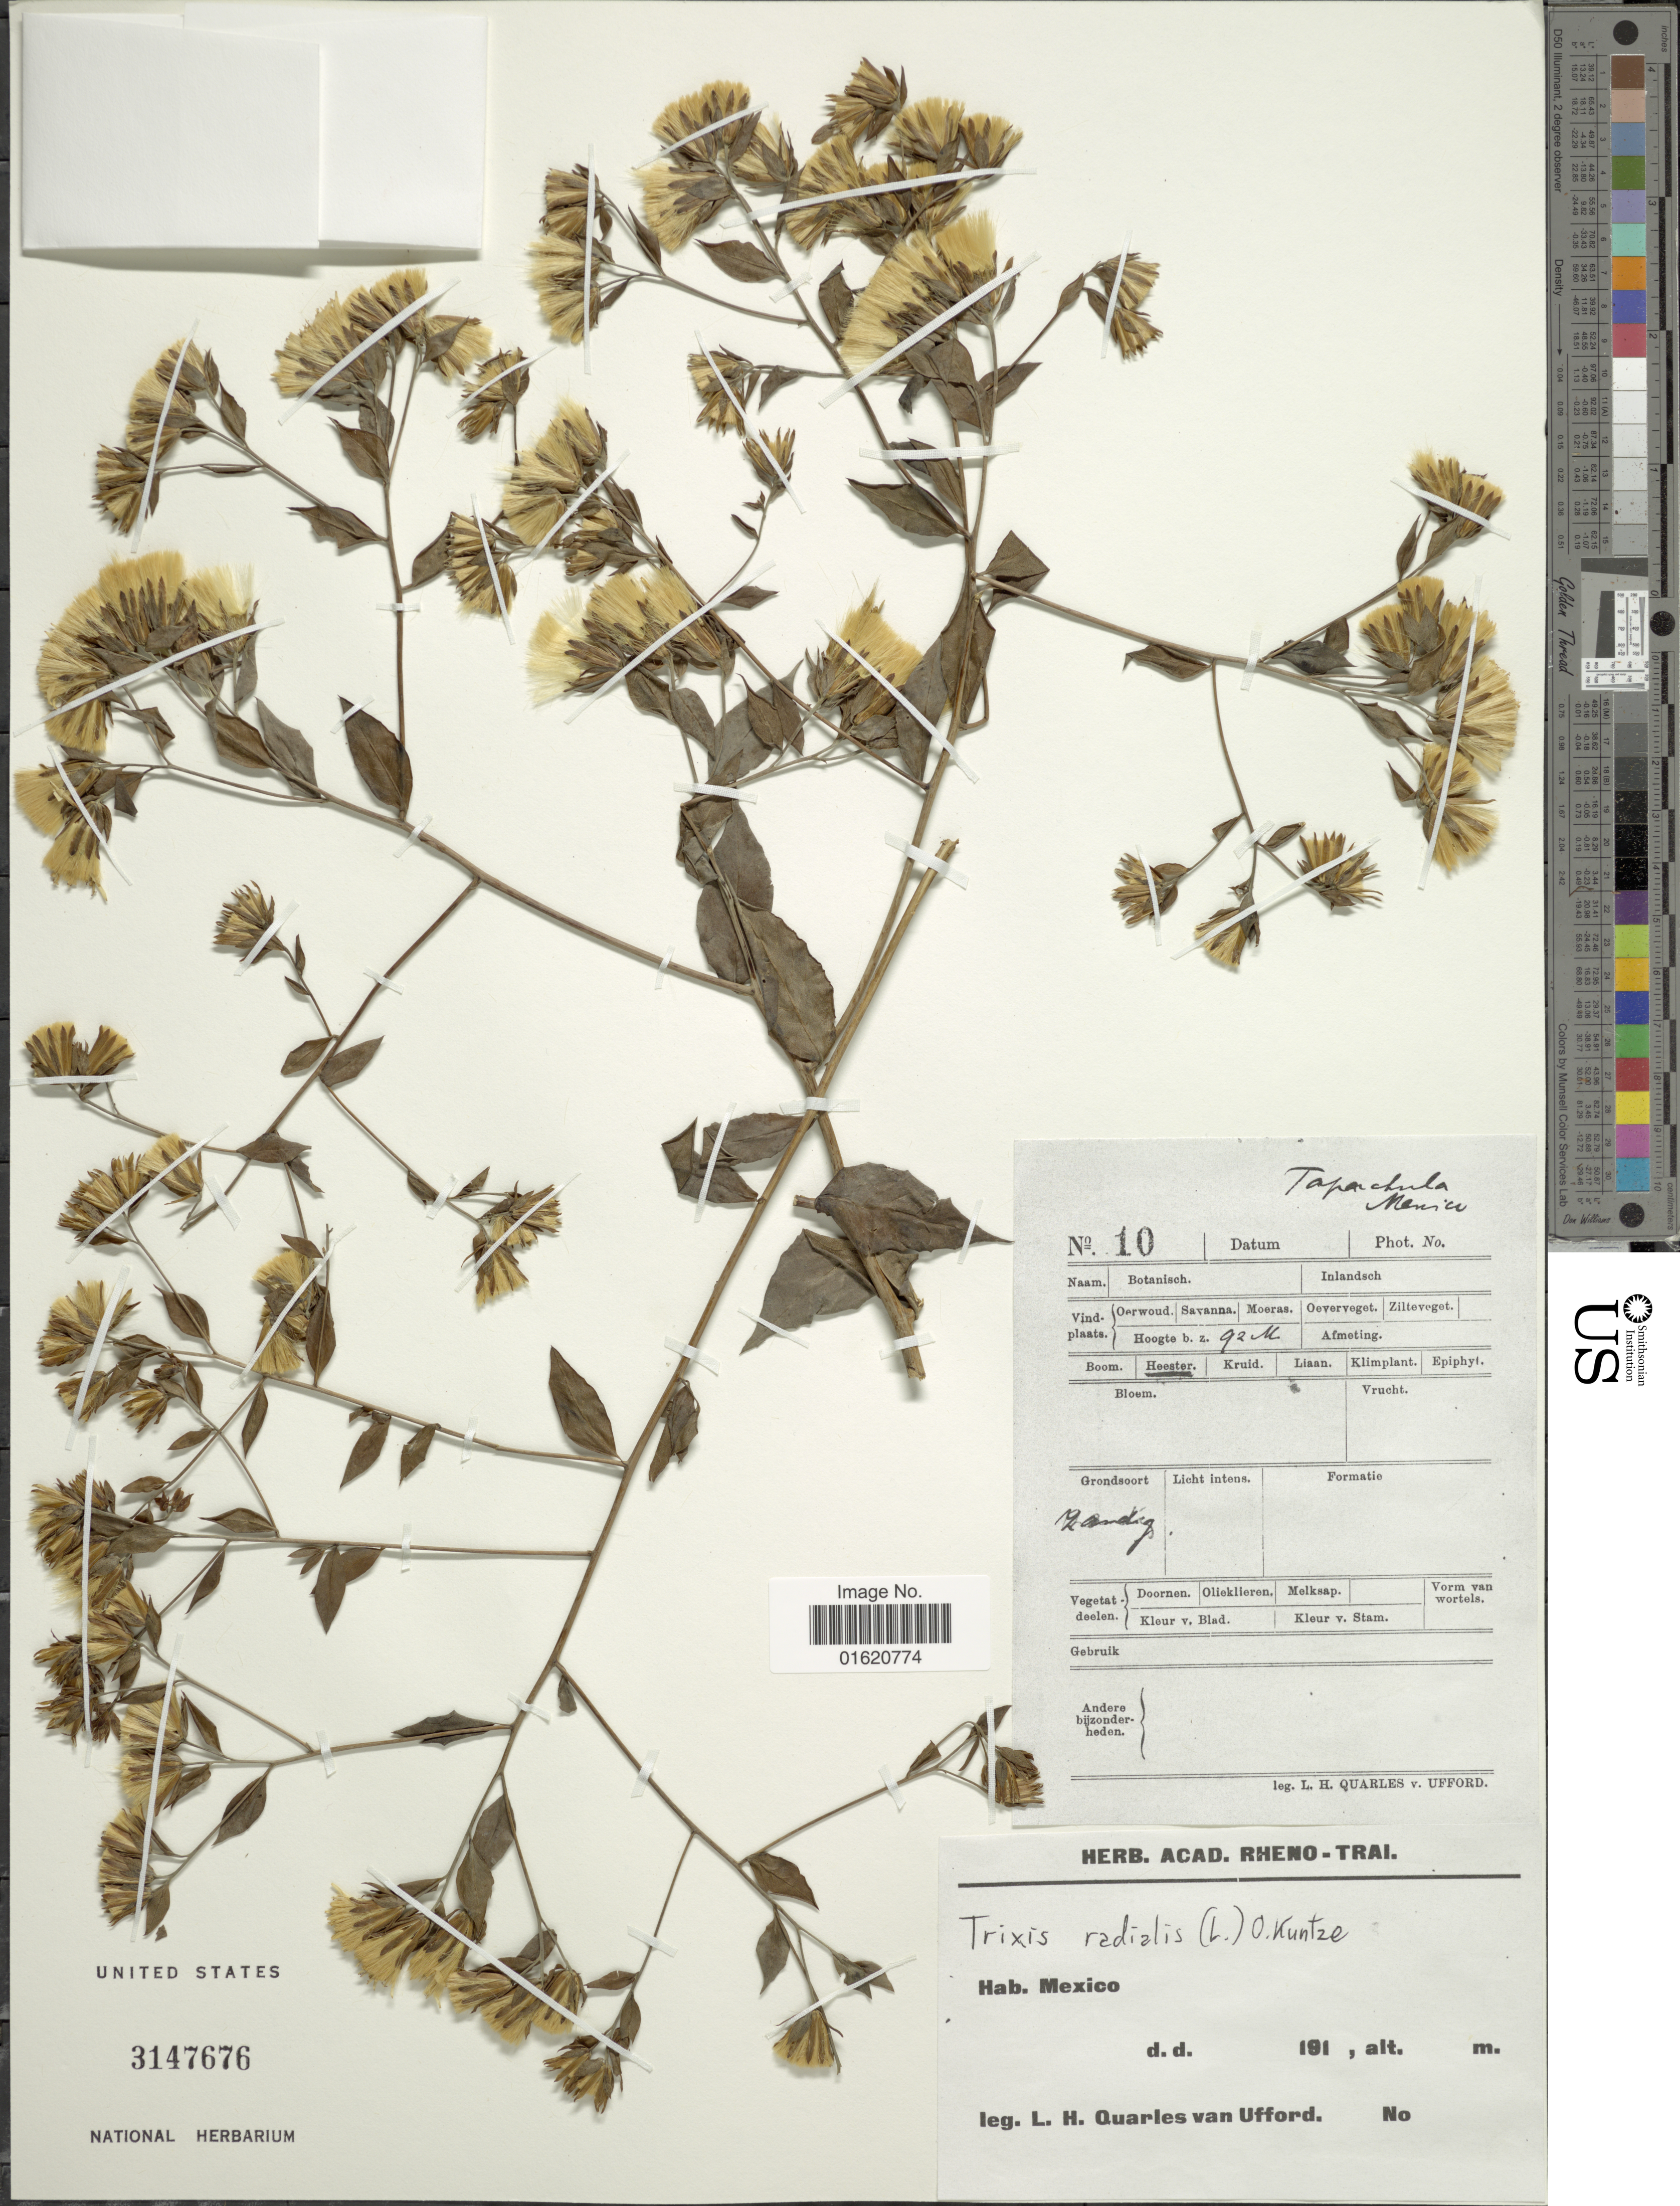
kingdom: Plantae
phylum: Tracheophyta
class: Magnoliopsida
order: Asterales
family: Asteraceae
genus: Trixis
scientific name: Trixis inula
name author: Crantz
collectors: Quarles van Ufford, L. H.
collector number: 10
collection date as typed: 191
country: Mexico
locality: Tapachula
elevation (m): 92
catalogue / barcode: US 3147676